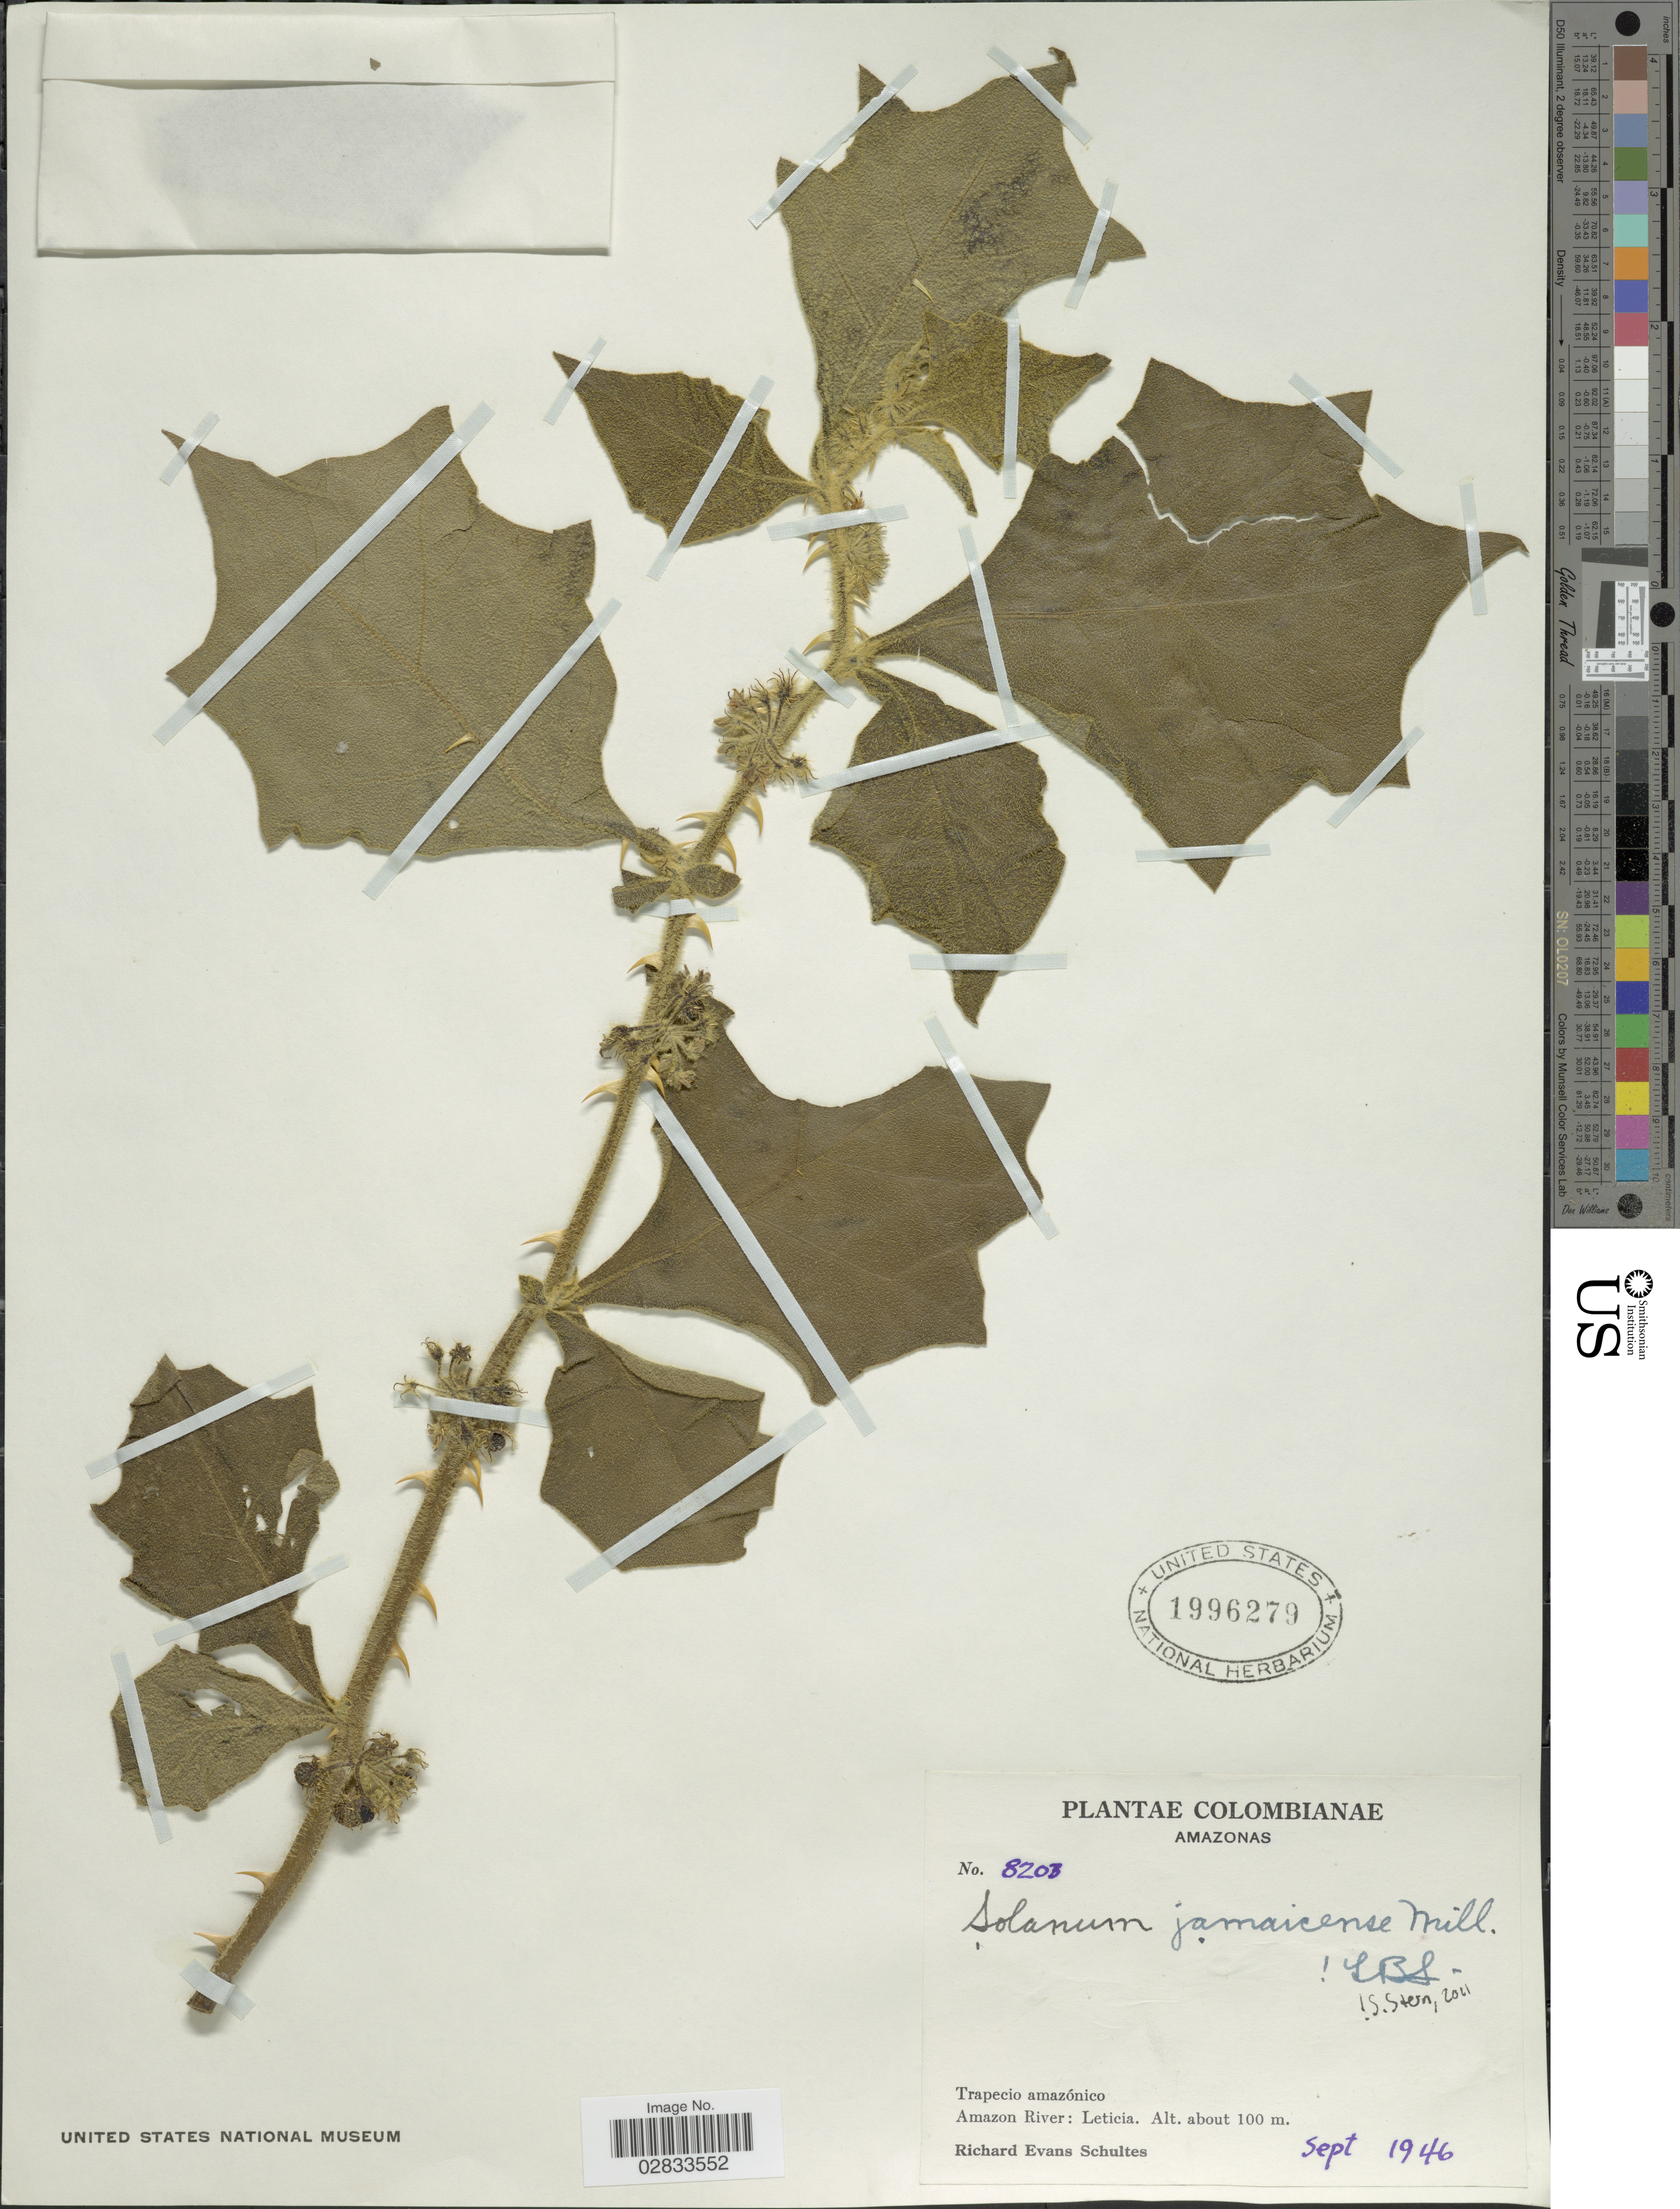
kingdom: Plantae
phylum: Tracheophyta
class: Magnoliopsida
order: Solanales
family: Solanaceae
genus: Solanum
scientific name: Solanum jamaicense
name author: Mill.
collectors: R. E. Schultes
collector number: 8203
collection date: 1946-09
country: Colombia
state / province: Amazônas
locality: Trapecio amazónico. Amazon River: Leticia.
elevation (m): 100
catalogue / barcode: US 1996279